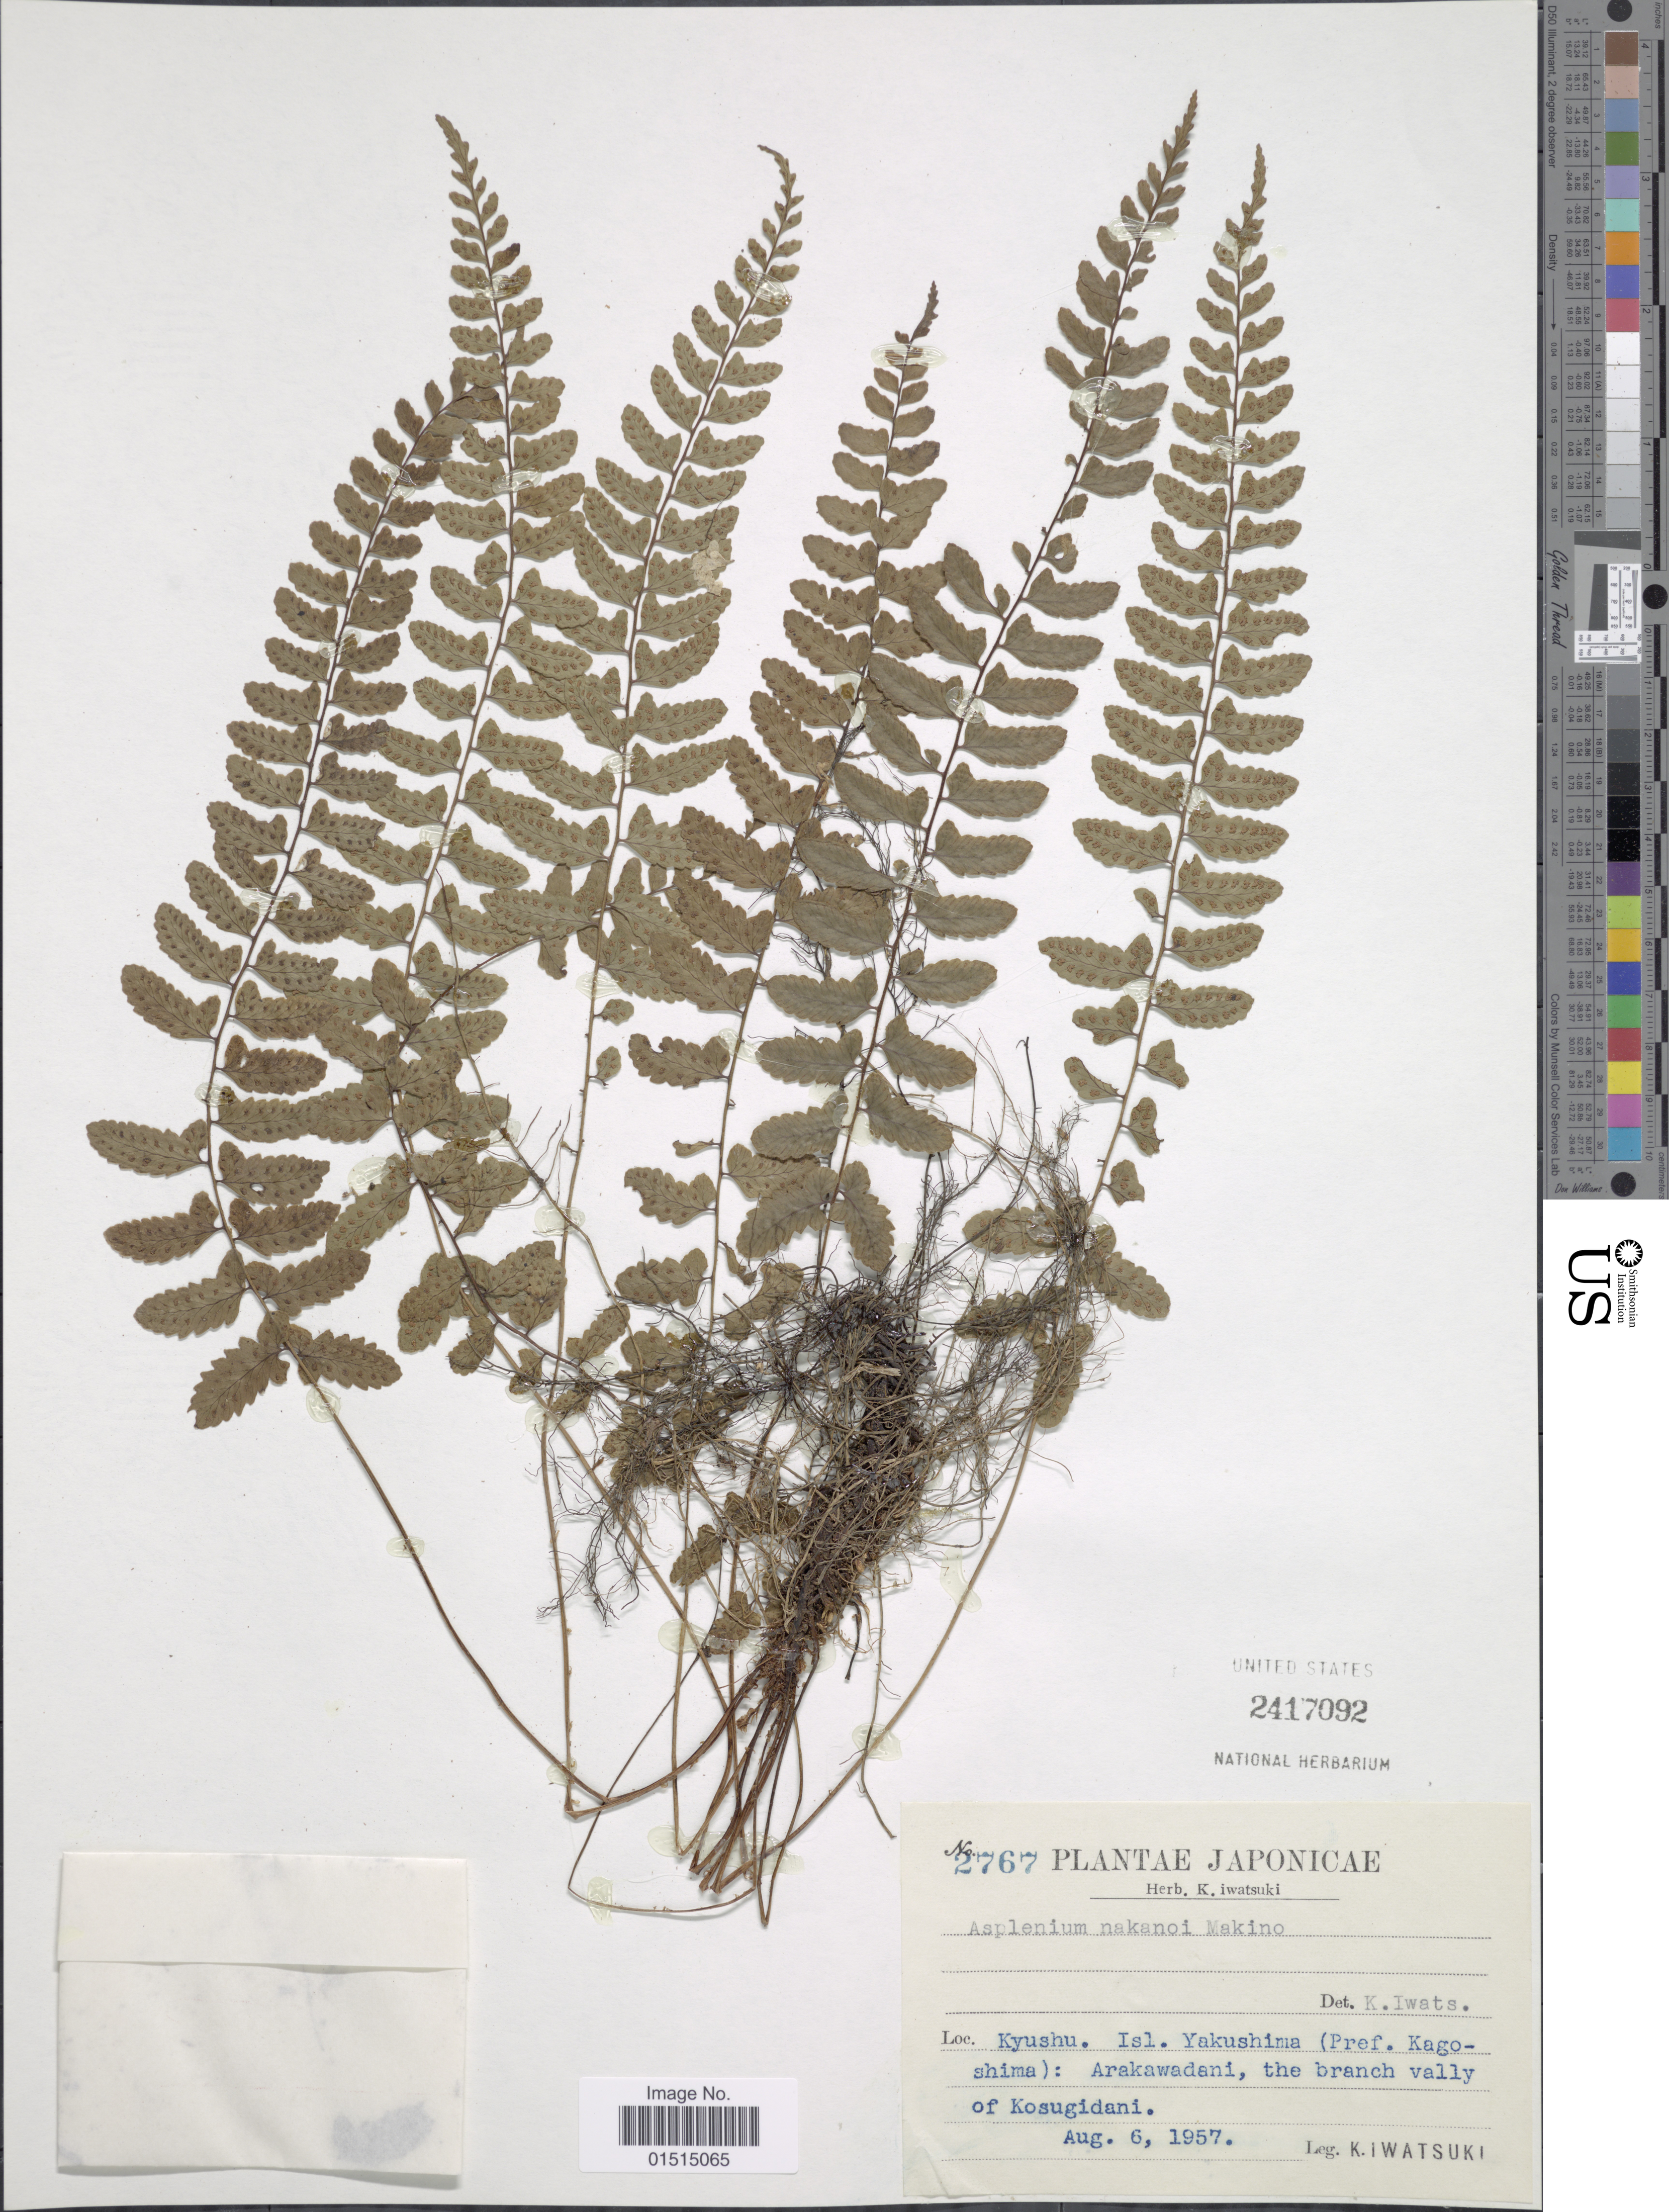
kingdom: Plantae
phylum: Tracheophyta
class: Polypodiopsida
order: Polypodiales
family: Aspleniaceae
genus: Asplenium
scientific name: Asplenium nakanoi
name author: Makino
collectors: K. Iwatsuki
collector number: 2767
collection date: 1957-08-06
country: Japan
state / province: Kagosima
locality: Kyushu. Isl. Yakushima (pref. Kagoshima): Arakawadani, the branch valley of Kosugidani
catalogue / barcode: US 2417092